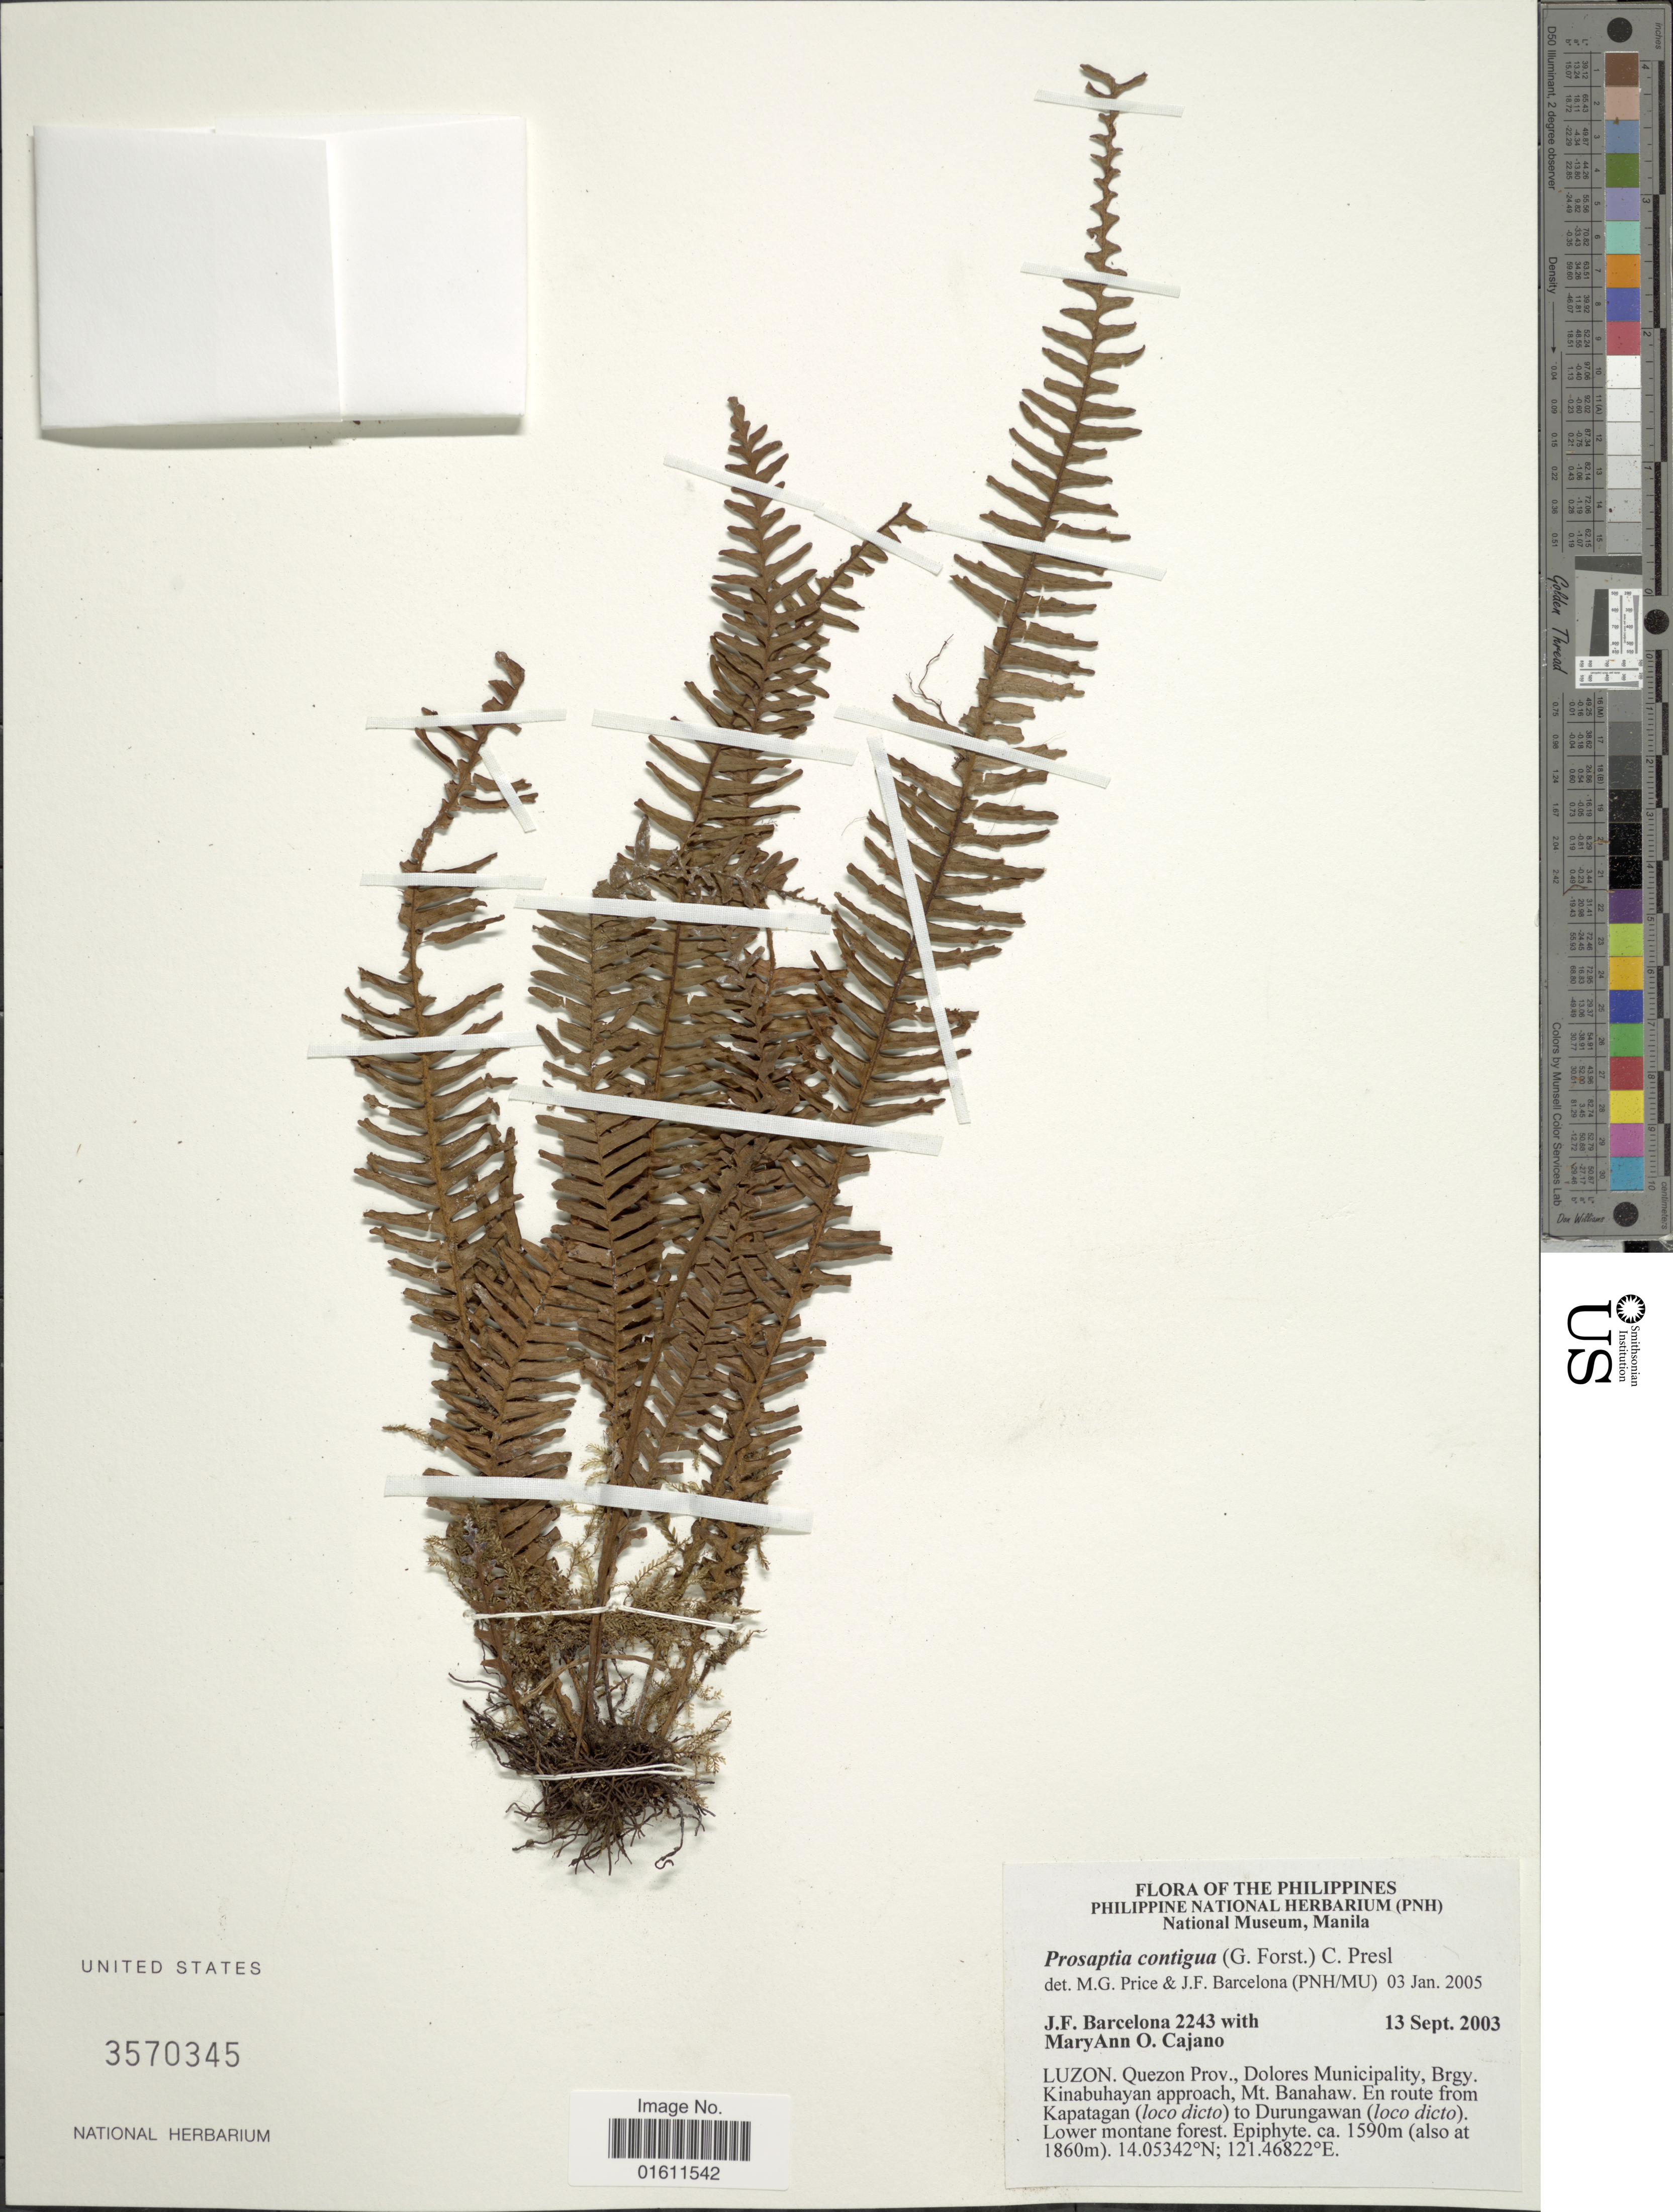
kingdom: Plantae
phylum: Tracheophyta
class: Polypodiopsida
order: Polypodiales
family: Polypodiaceae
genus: Prosaptia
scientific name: Prosaptia contigua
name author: (G. Forst.) Presl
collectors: J. F. Barcelona & M. Cajano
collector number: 2243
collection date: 2003-09-13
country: Philippines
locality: Luzon, Quezon Prov., Dolores Municipality, Brgy. Kinabuhayan approach, Mt. Banahaw, en route from Kapatagan (loco dicto) to Durungawan (loco dicto).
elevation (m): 1590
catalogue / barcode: US 3570345